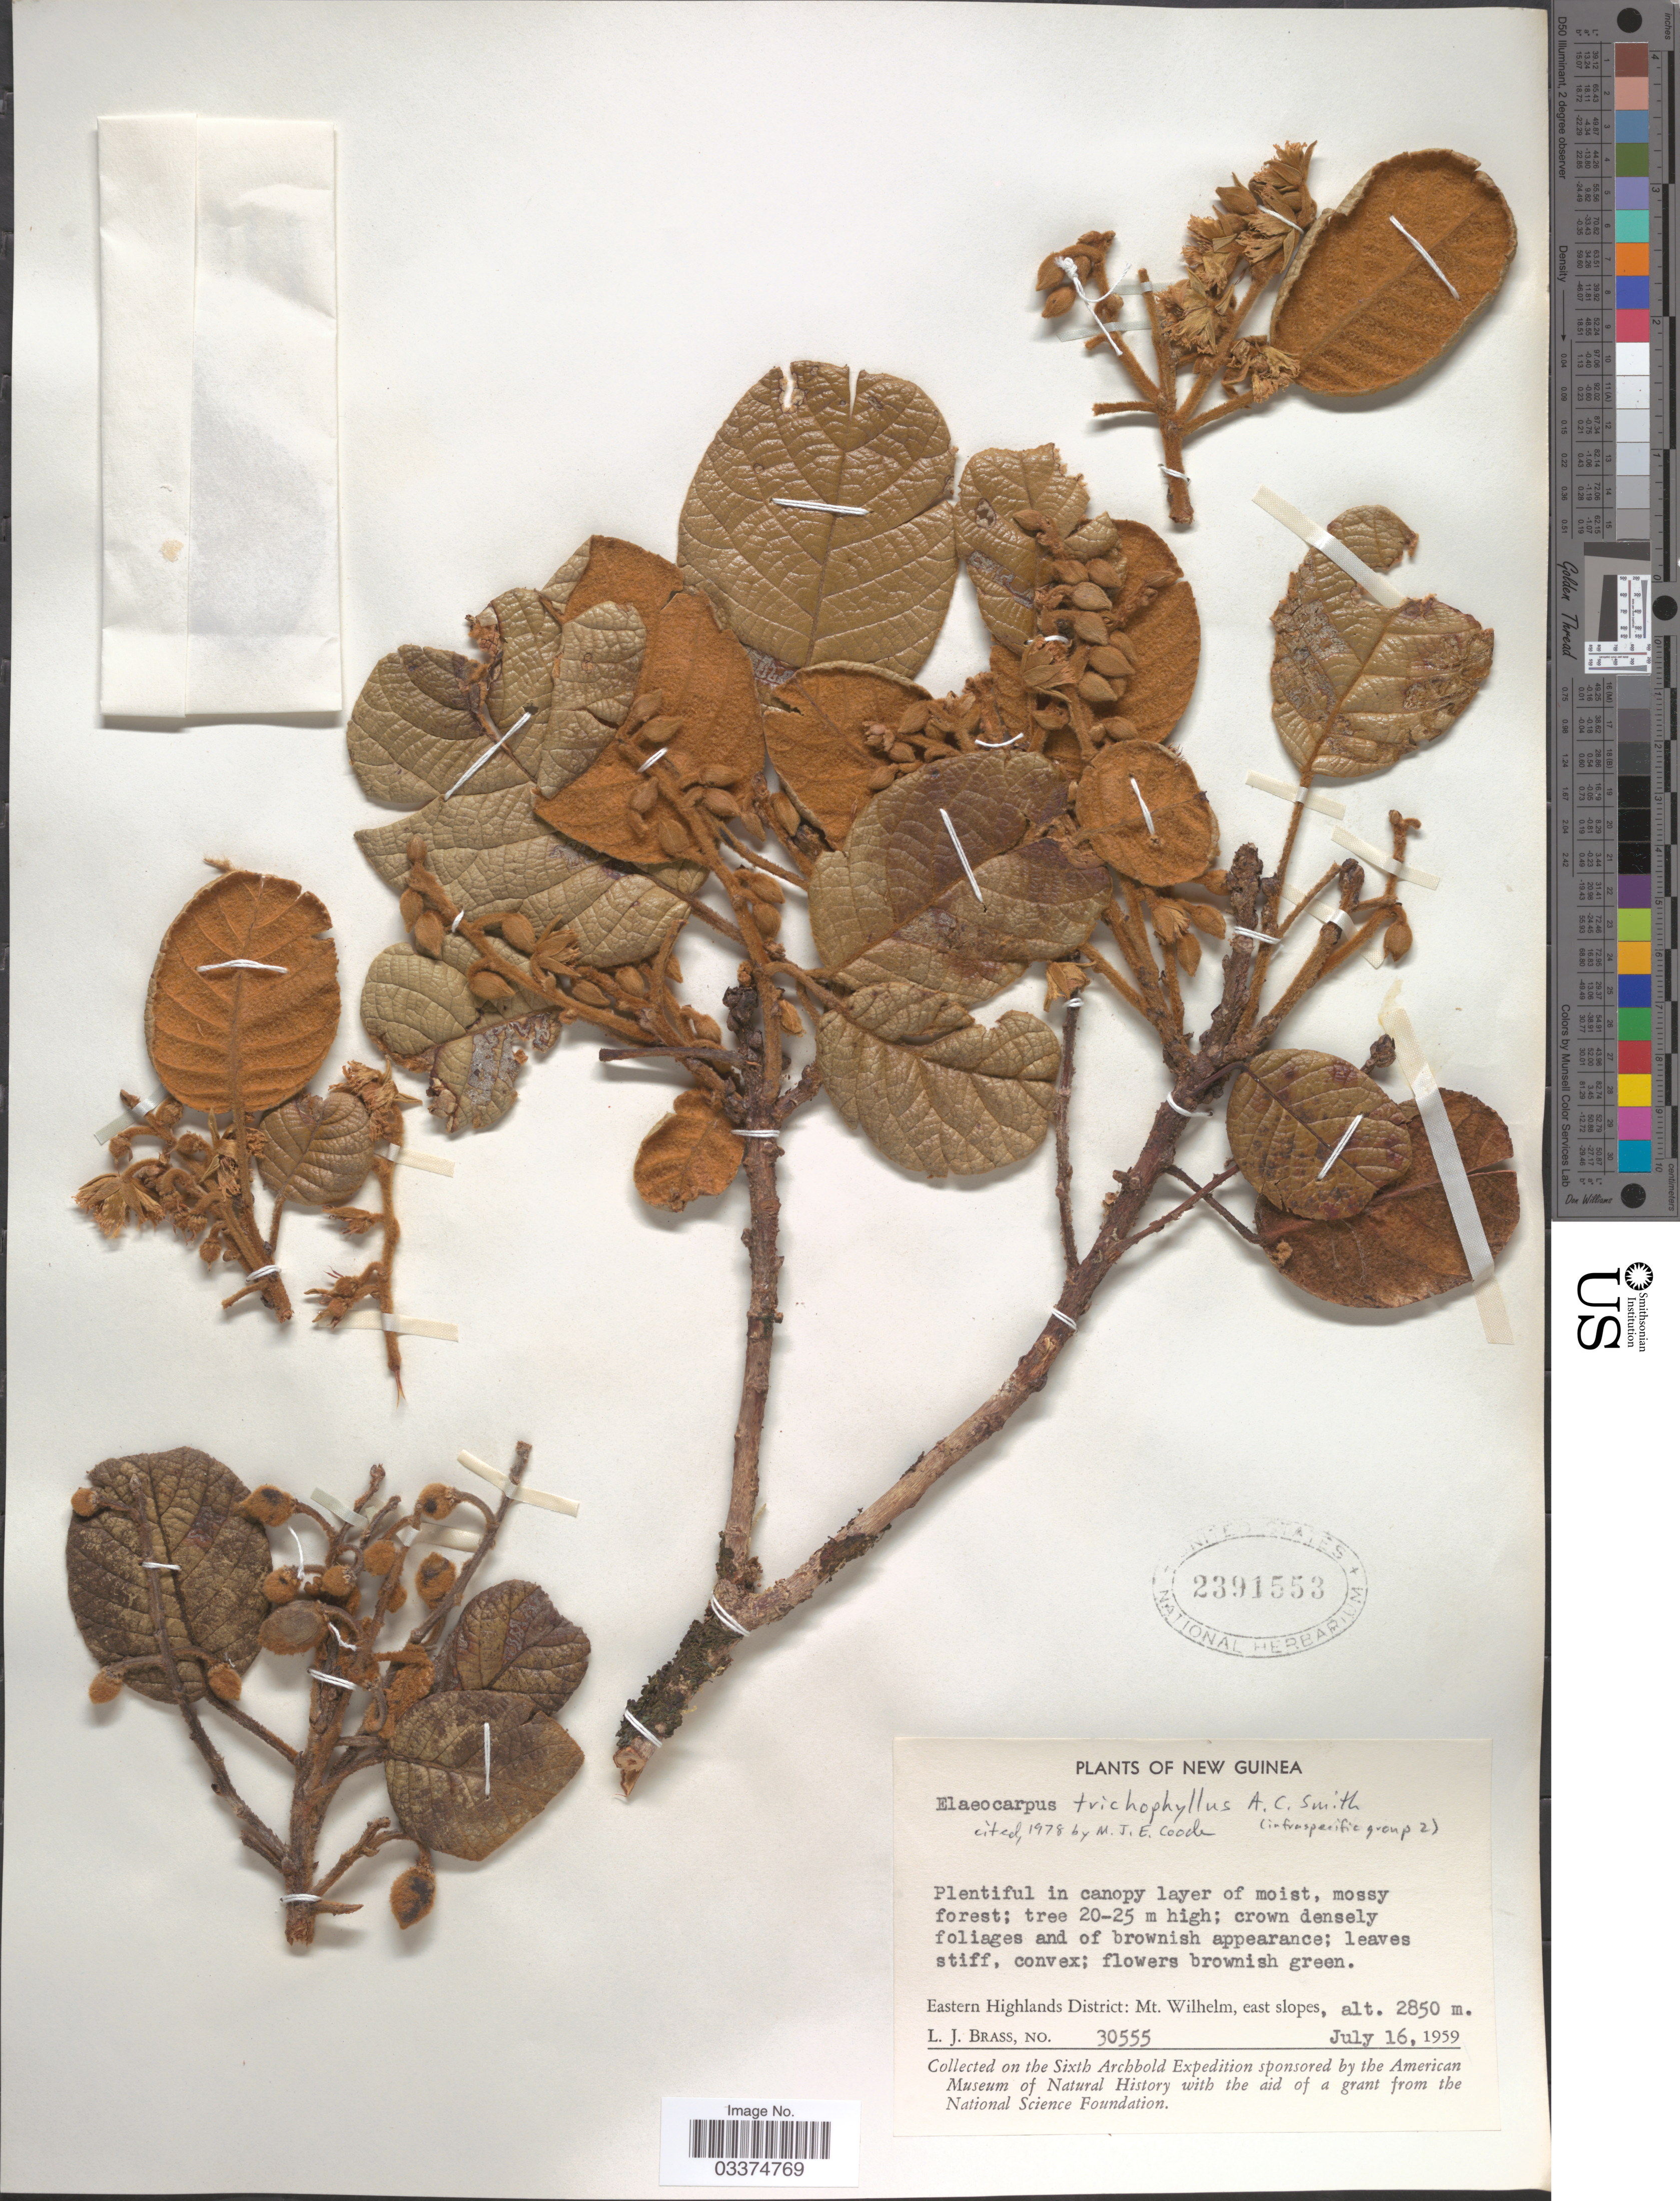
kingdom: Plantae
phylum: Tracheophyta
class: Magnoliopsida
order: Oxalidales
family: Elaeocarpaceae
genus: Elaeocarpus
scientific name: Elaeocarpus trichophyllus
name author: A.C. Sm.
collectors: L. J. Brass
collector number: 30555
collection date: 1959-07-16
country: Papua New Guinea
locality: New Guinea. Eastern Highlands District: Mt. Wilhelm, east slopes.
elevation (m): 2850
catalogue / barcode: US 2391553